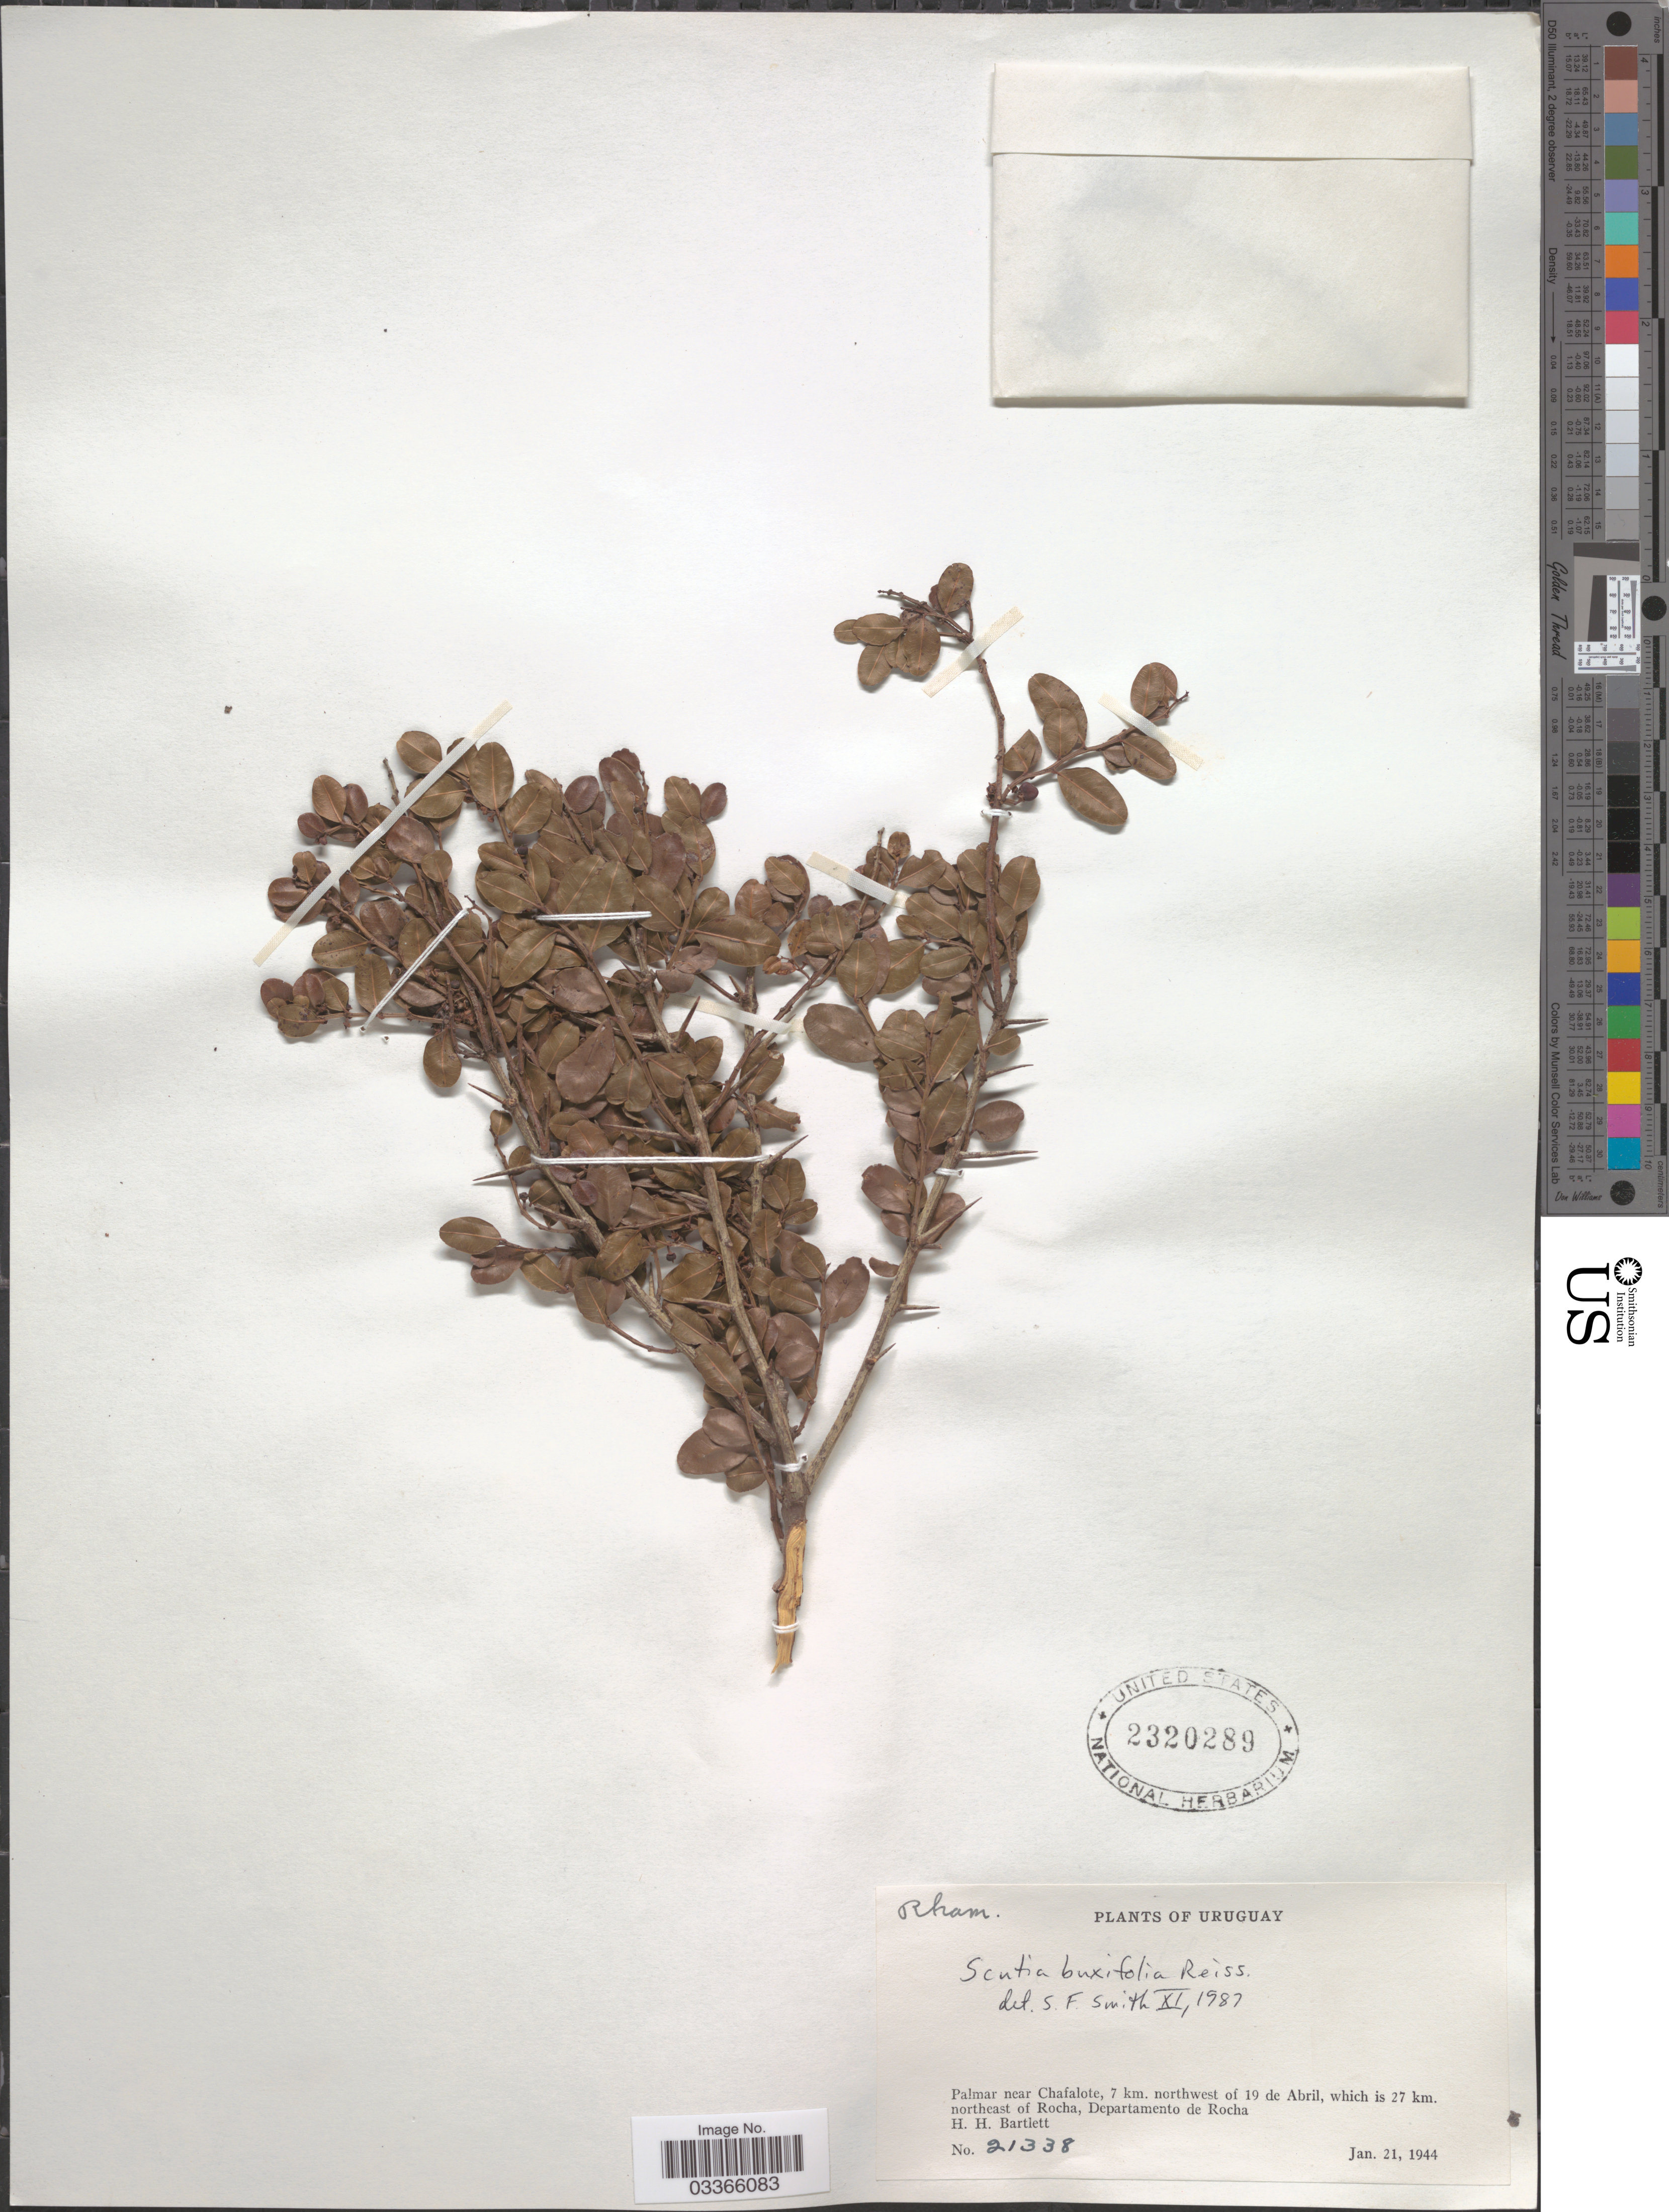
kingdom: Plantae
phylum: Tracheophyta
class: Magnoliopsida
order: Rosales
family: Rhamnaceae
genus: Scutia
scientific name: Scutia buxifolia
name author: Reissek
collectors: H. H. Bartlett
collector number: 21338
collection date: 1944-01-21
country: Uruguay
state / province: Rocha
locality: Palmar near Chafalote, 7 km. northwest of 19 de Abril, which is 27 km. northeast of Rocha, Departamento de Rocha.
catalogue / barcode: US 2320289